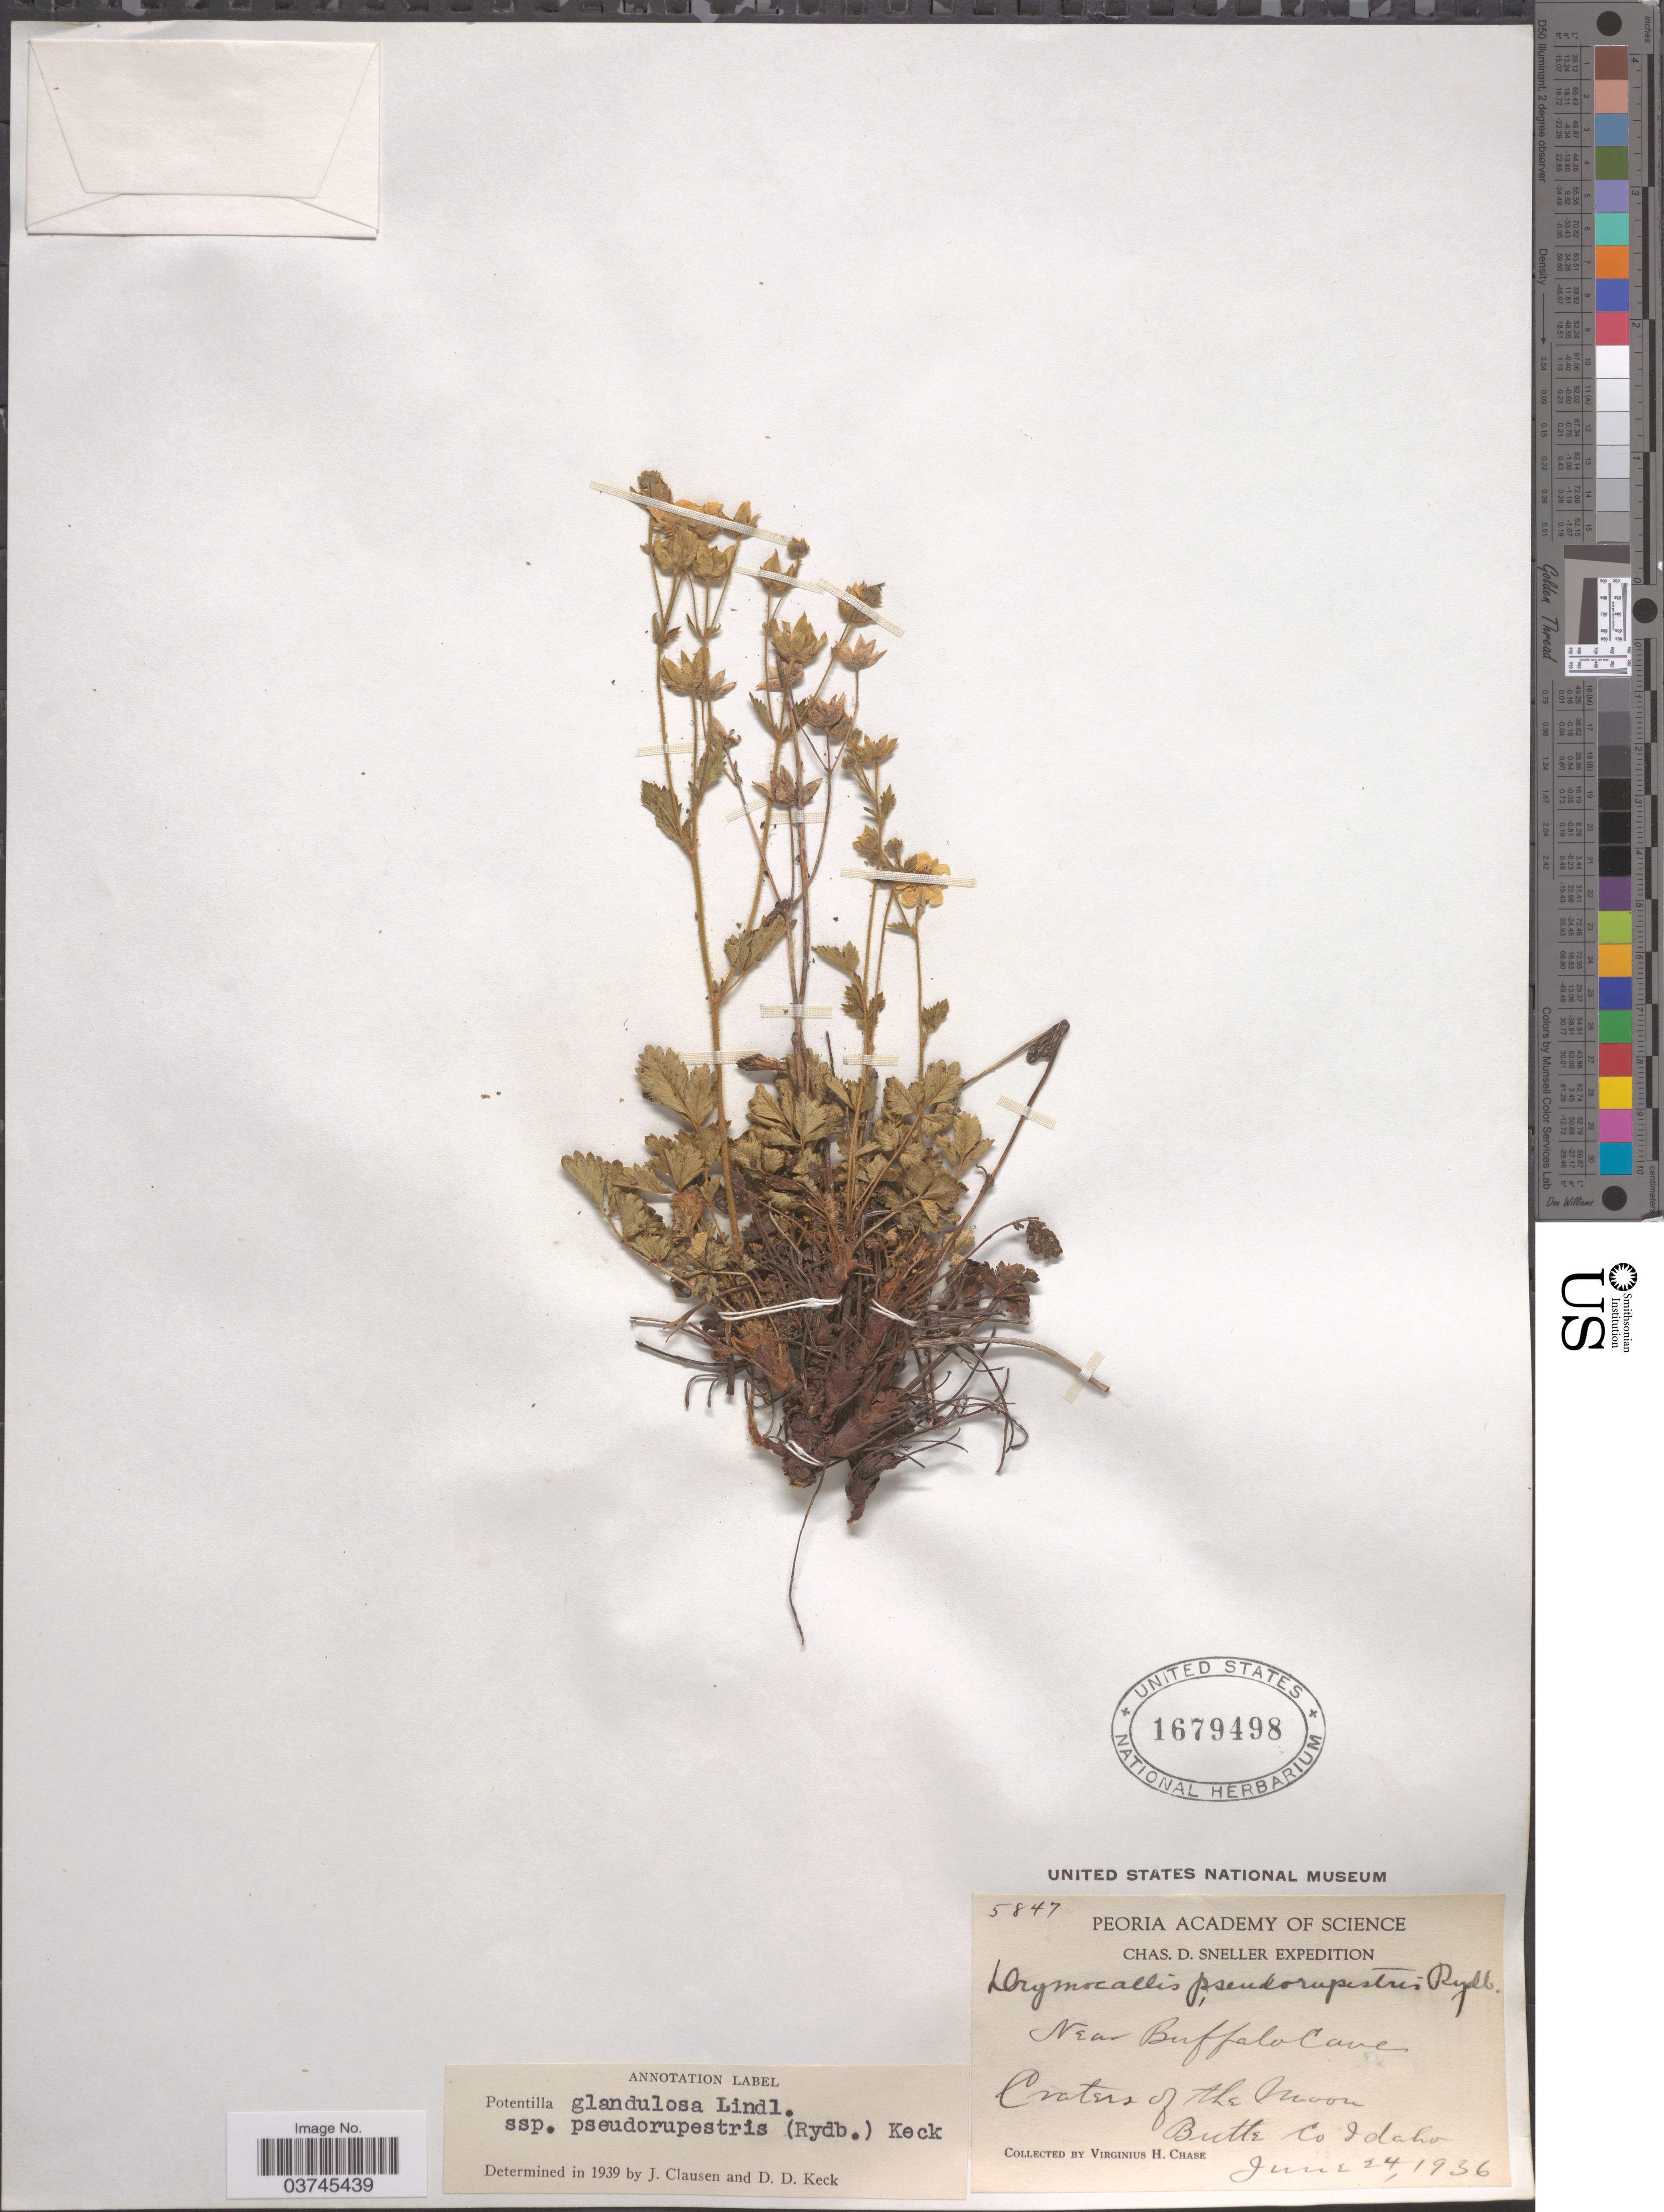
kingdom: Plantae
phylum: Tracheophyta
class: Magnoliopsida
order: Rosales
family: Rosaceae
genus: Drymocallis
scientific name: Drymocallis pseudorupestris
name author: (Rydb.) Rydb.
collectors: V. H. Chase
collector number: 5847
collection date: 1936-06-24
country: United States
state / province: Idaho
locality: Near Buffalo Canon. Craters of the Moon. Butte CO.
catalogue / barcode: US 1679498